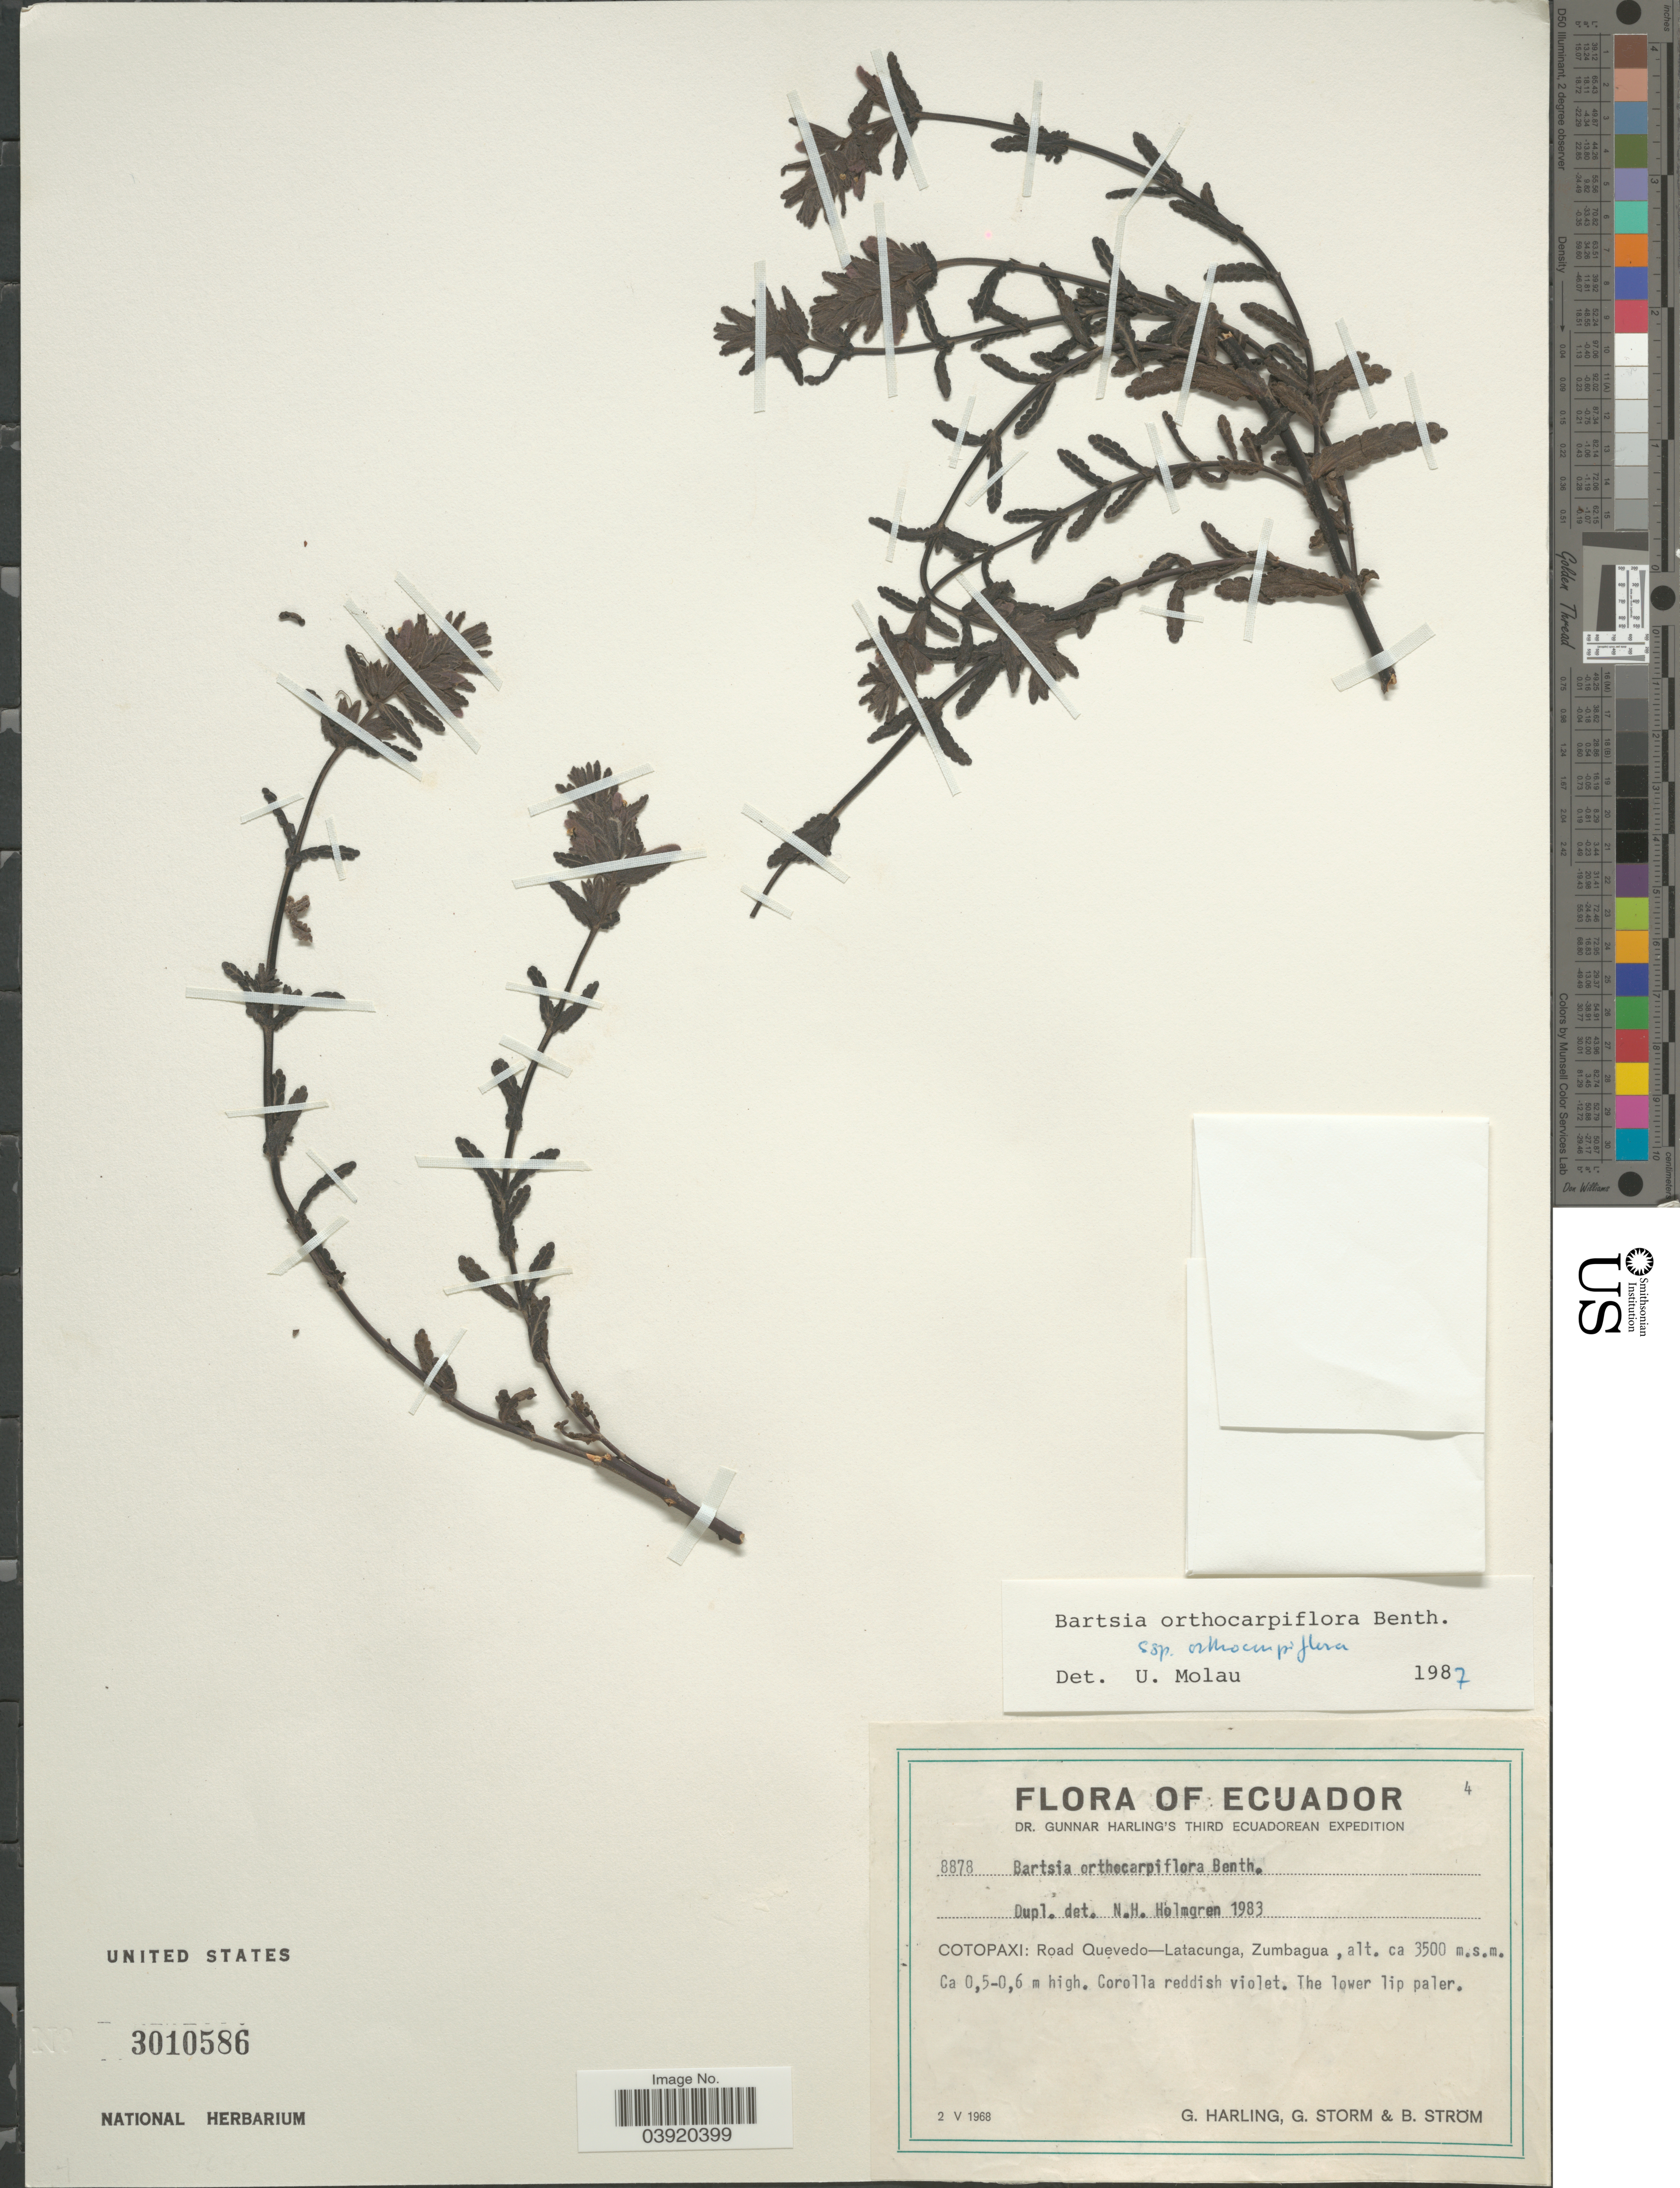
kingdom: Plantae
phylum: Tracheophyta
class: Magnoliopsida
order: Lamiales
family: Orobanchaceae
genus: Bartsia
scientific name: Bartsia orthocarpiflora subsp. orthocarpiflora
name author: Benth.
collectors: G. Harling, G. Storm & B. Ström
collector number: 8878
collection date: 1968-05-22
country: Ecuador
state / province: Cotopaxi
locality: Road Quevedo-Latacunga, Zumbagua.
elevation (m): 3500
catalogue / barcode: US 3010586